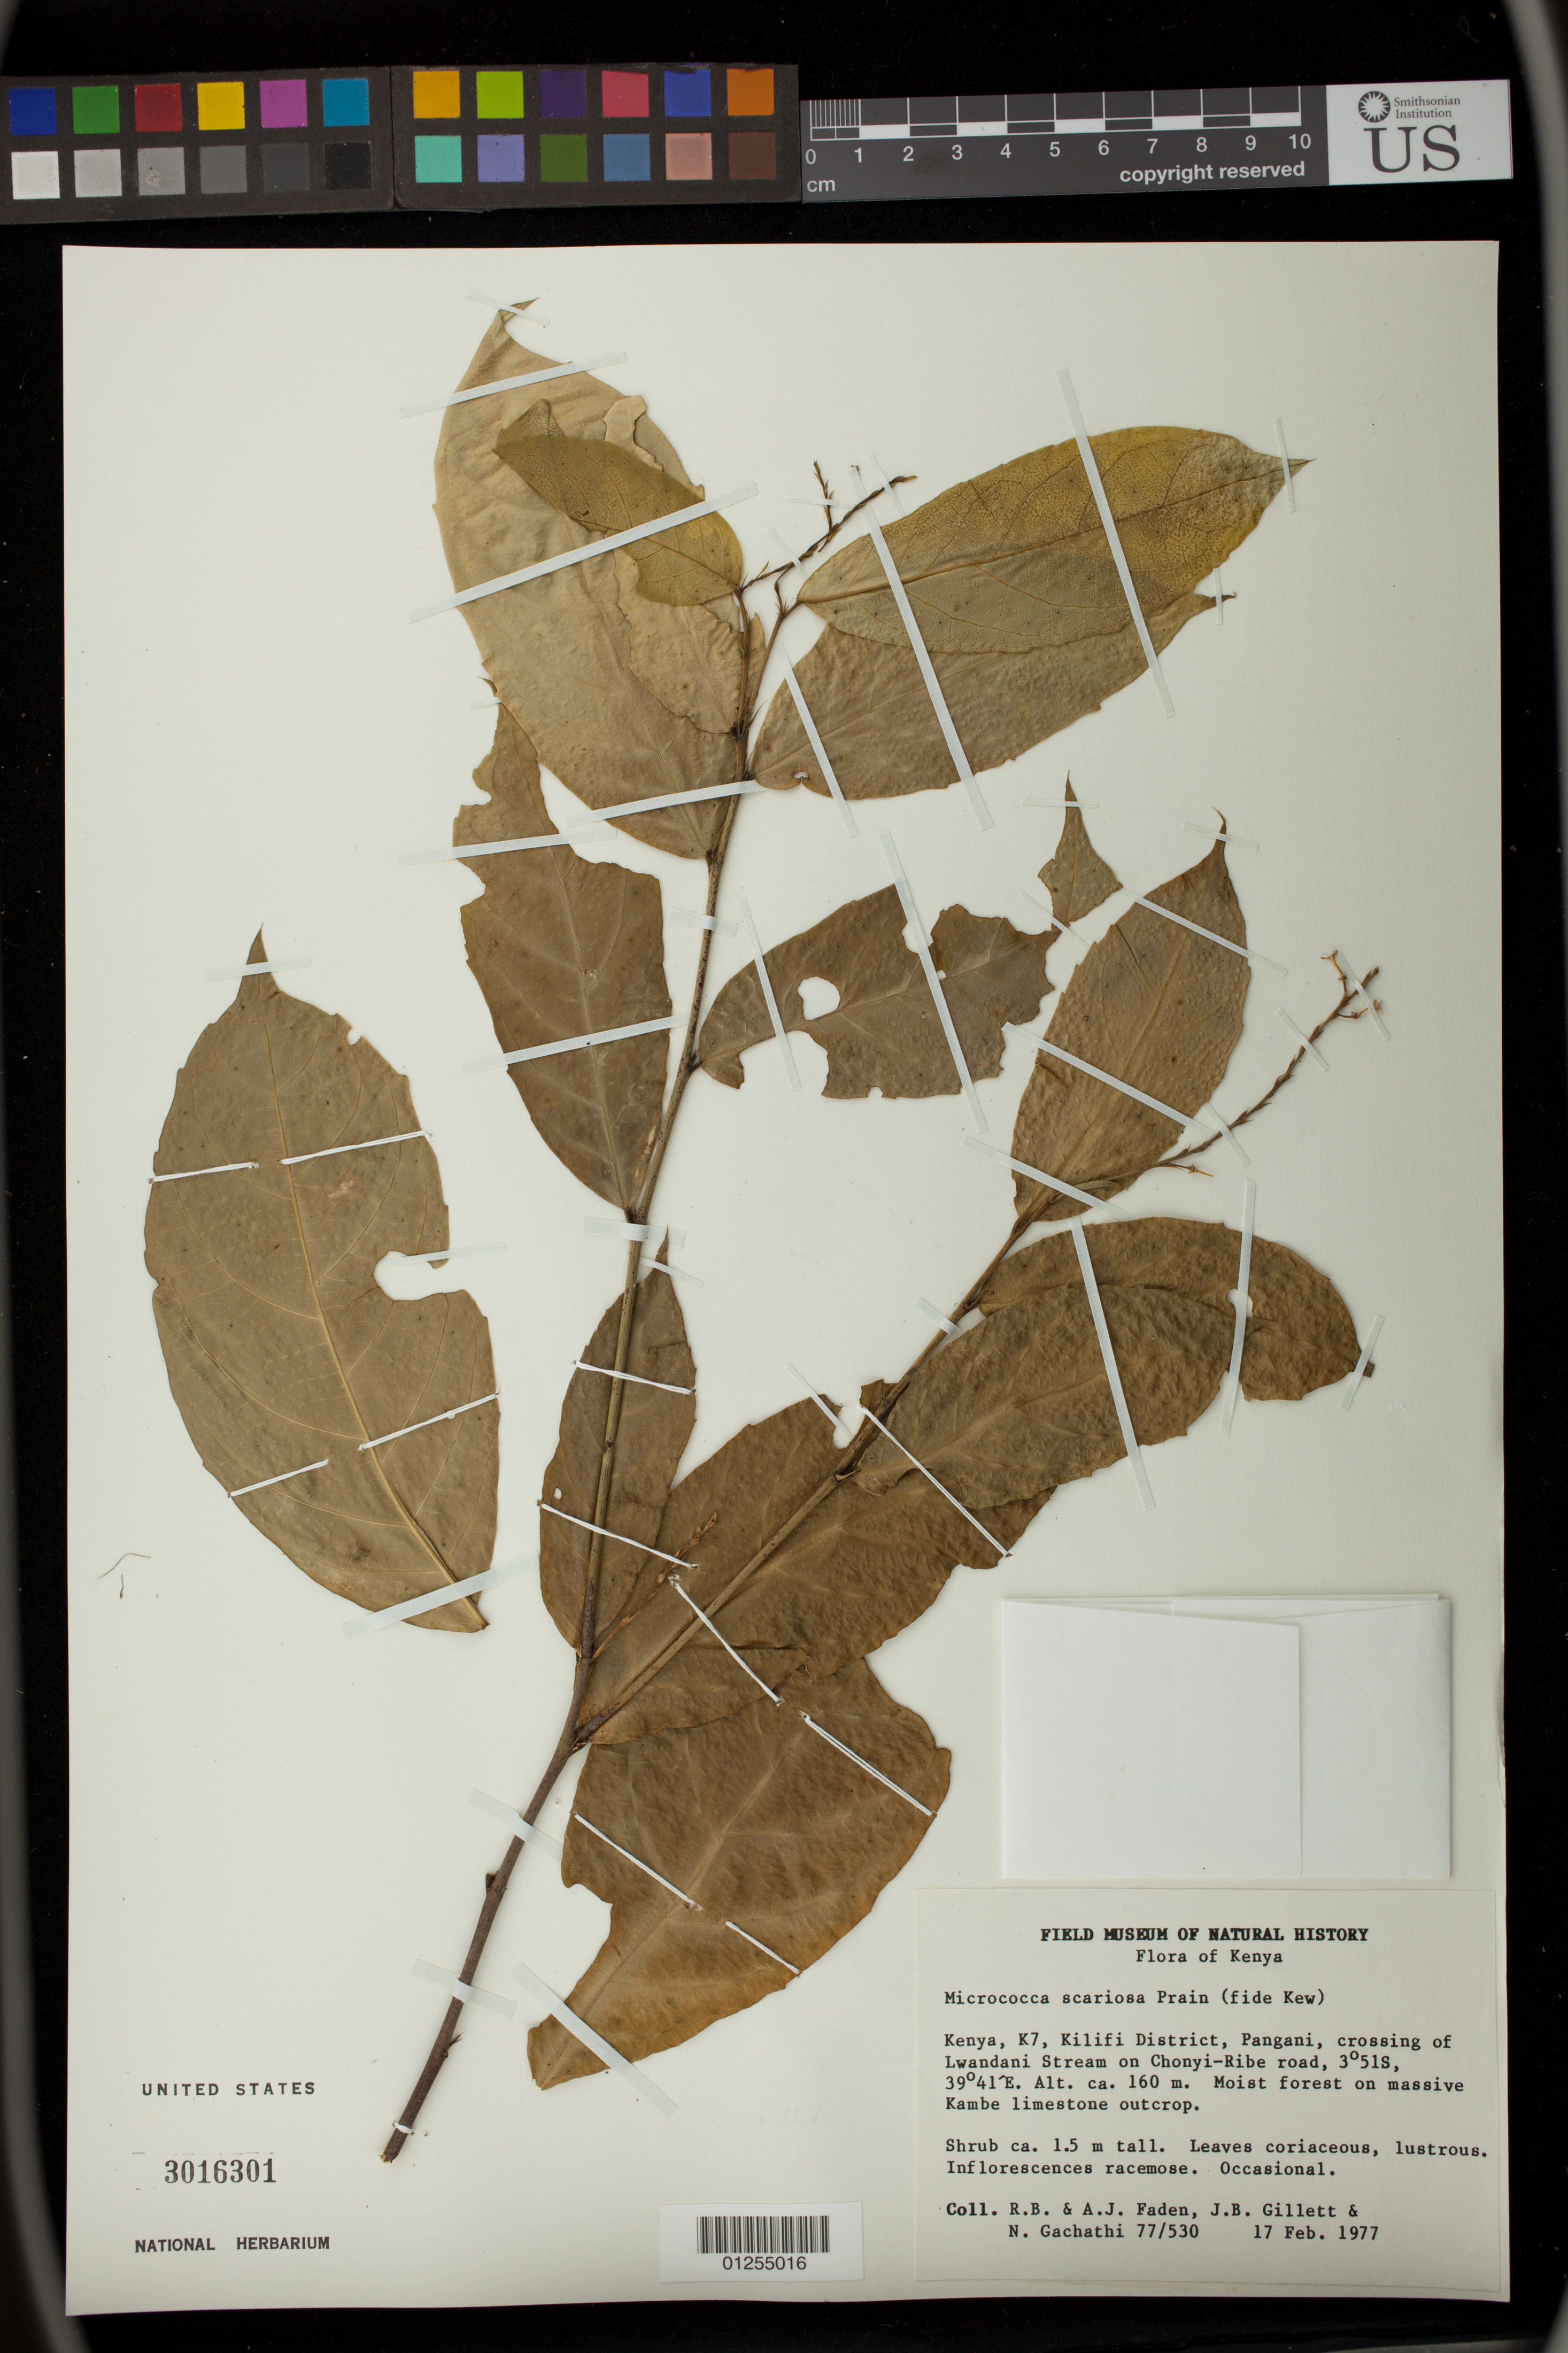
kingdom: Plantae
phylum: Tracheophyta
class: Magnoliopsida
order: Malpighiales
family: Euphorbiaceae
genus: Micrococca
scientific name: Micrococca mercurialis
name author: (Linn) Benth.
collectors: R. B. Faden, A. J. Faden, J. B. Gillett & N. Gachathi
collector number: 77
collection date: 1977-02-17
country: Kenya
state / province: Kilifi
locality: Pangani, crossing of Lwandani Stream on Chonyi-Ribe road.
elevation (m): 160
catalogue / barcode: US 3016301